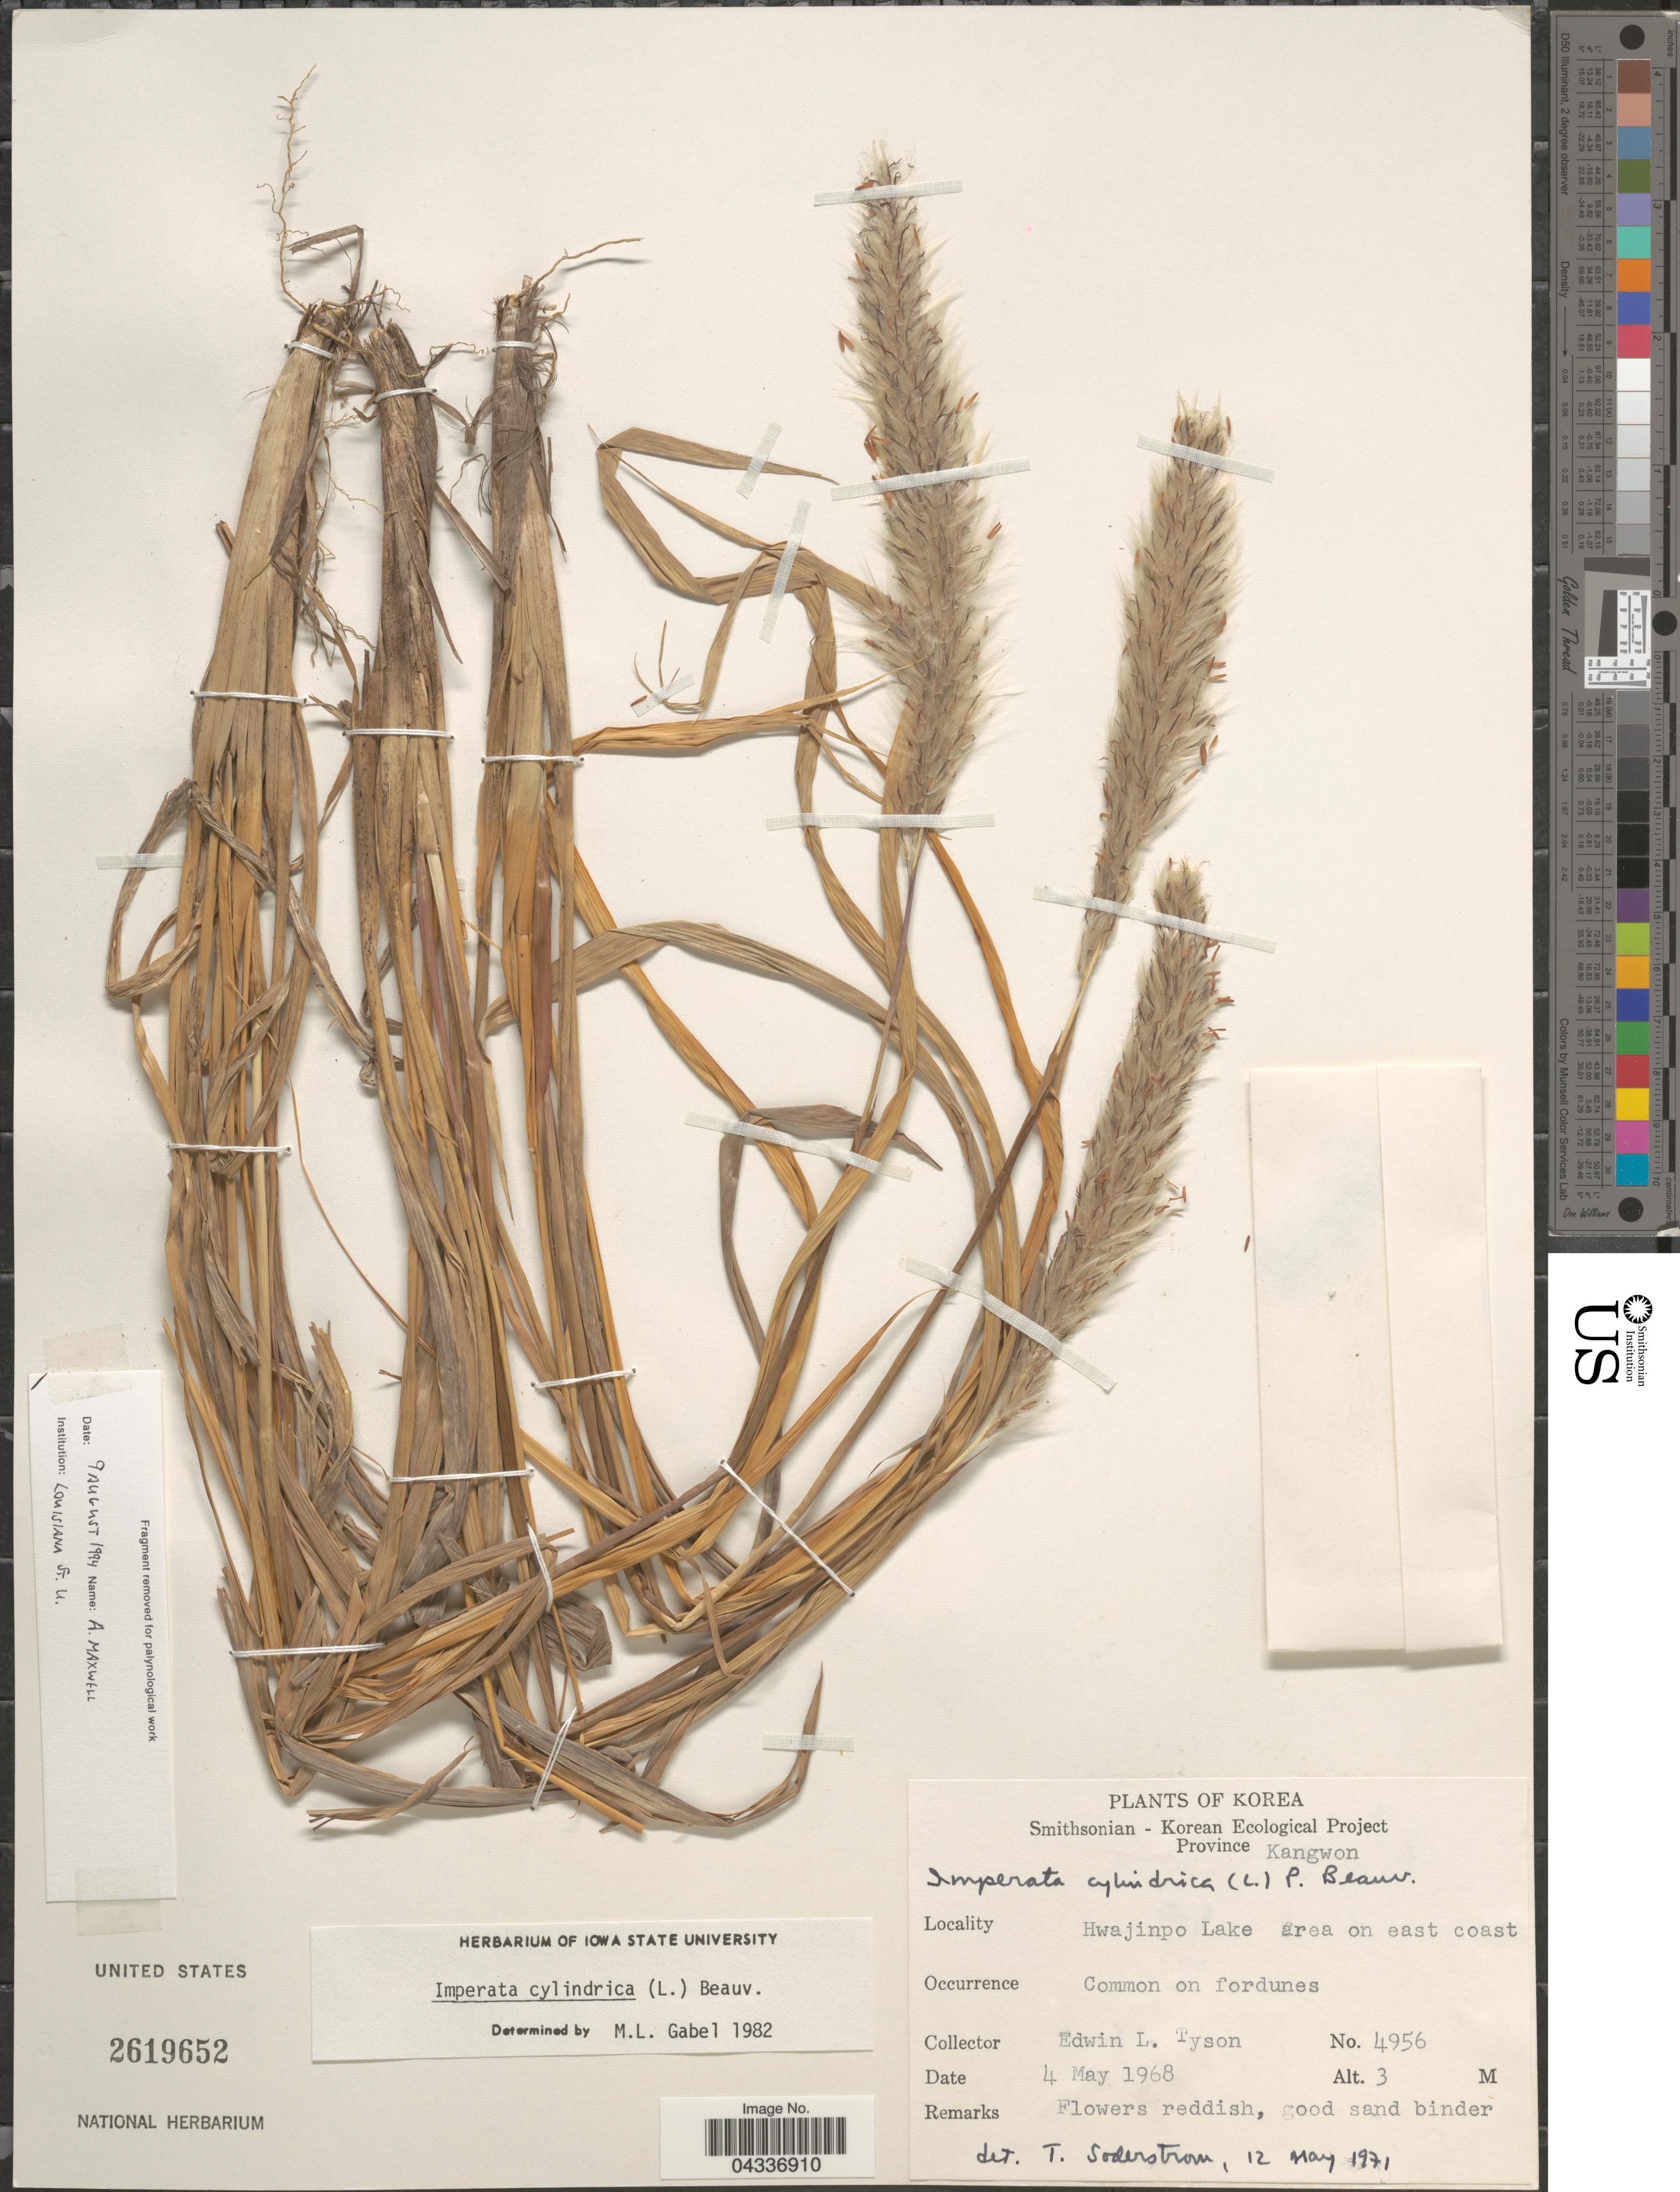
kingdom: Plantae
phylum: Tracheophyta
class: Liliopsida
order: Poales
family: Poaceae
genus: Imperata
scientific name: Imperata cylindrica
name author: (L.) P. Beauv.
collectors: E. L. Tyson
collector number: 4956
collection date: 1968-05-04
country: North Korea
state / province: Kangwon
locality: Hwajinpo Lake area on east coast.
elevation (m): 3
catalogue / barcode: US 2619652